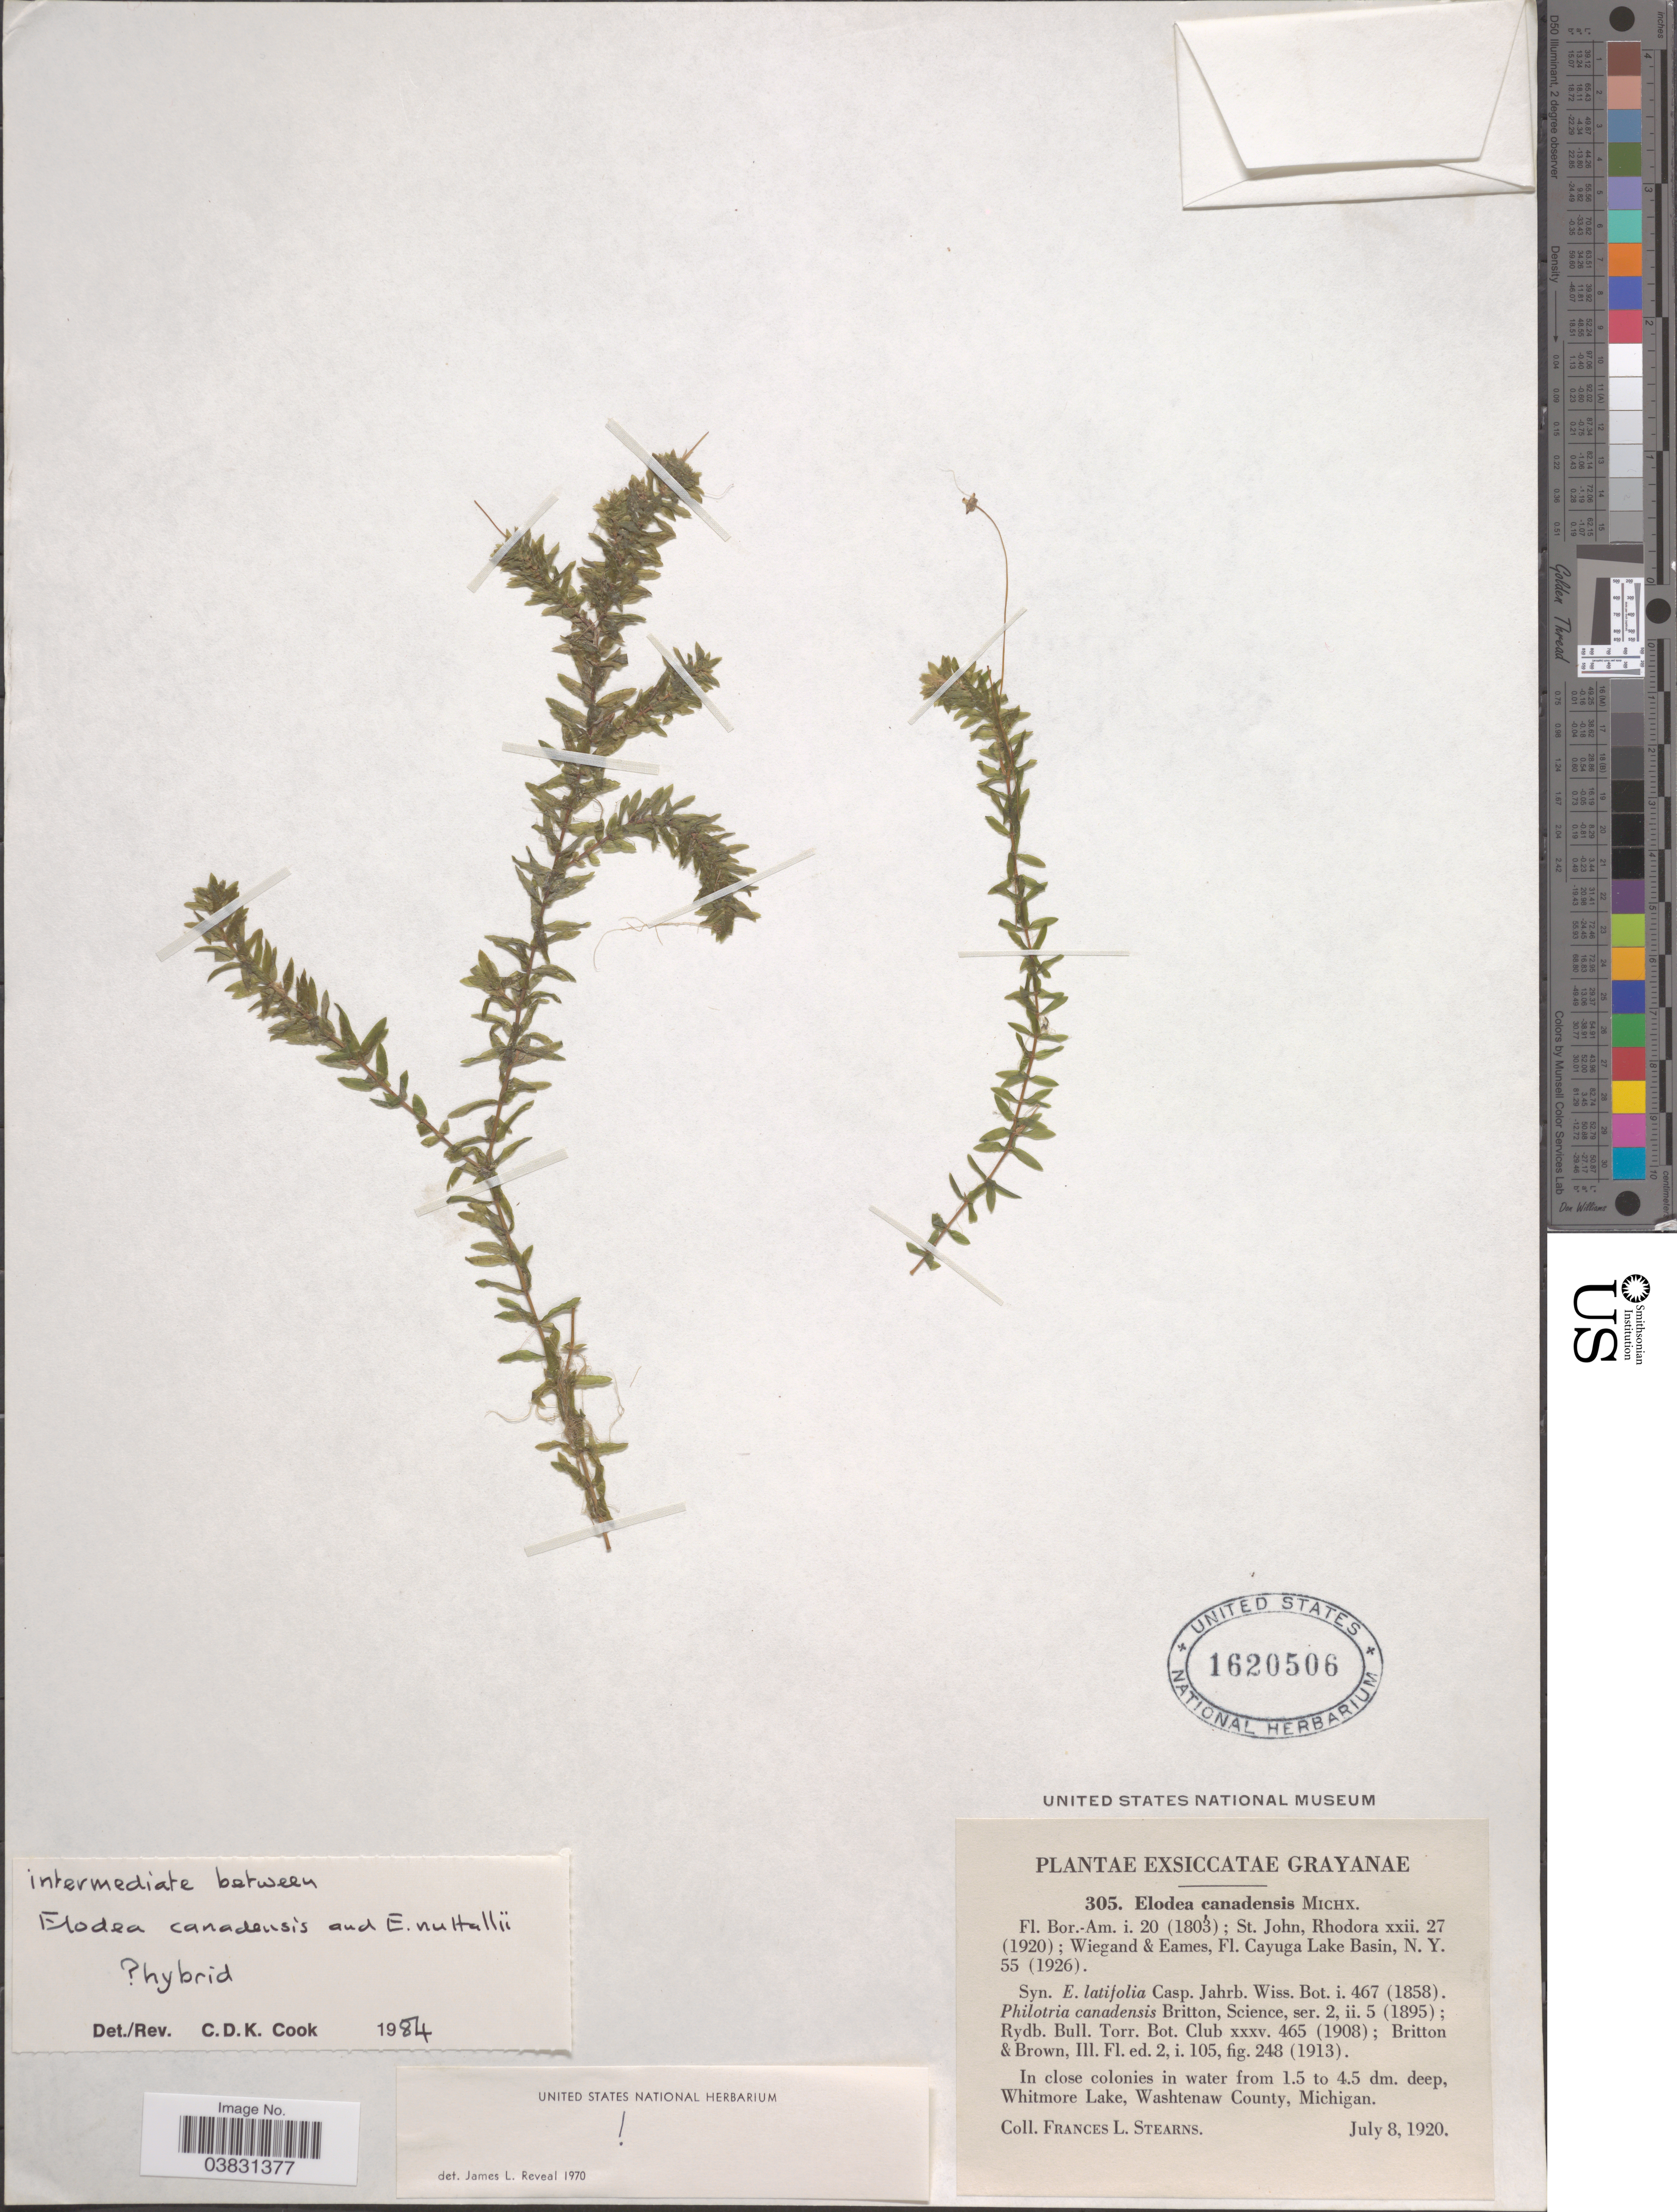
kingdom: Plantae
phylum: Tracheophyta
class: Liliopsida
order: Alismatales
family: Hydrocharitaceae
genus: Elodea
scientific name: Elodea canadensis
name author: Michx.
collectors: F. Stearns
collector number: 305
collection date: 1920-07-08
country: United States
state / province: Michigan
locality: Whitmore Lake, Washtenaw County.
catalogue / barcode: US 1620506